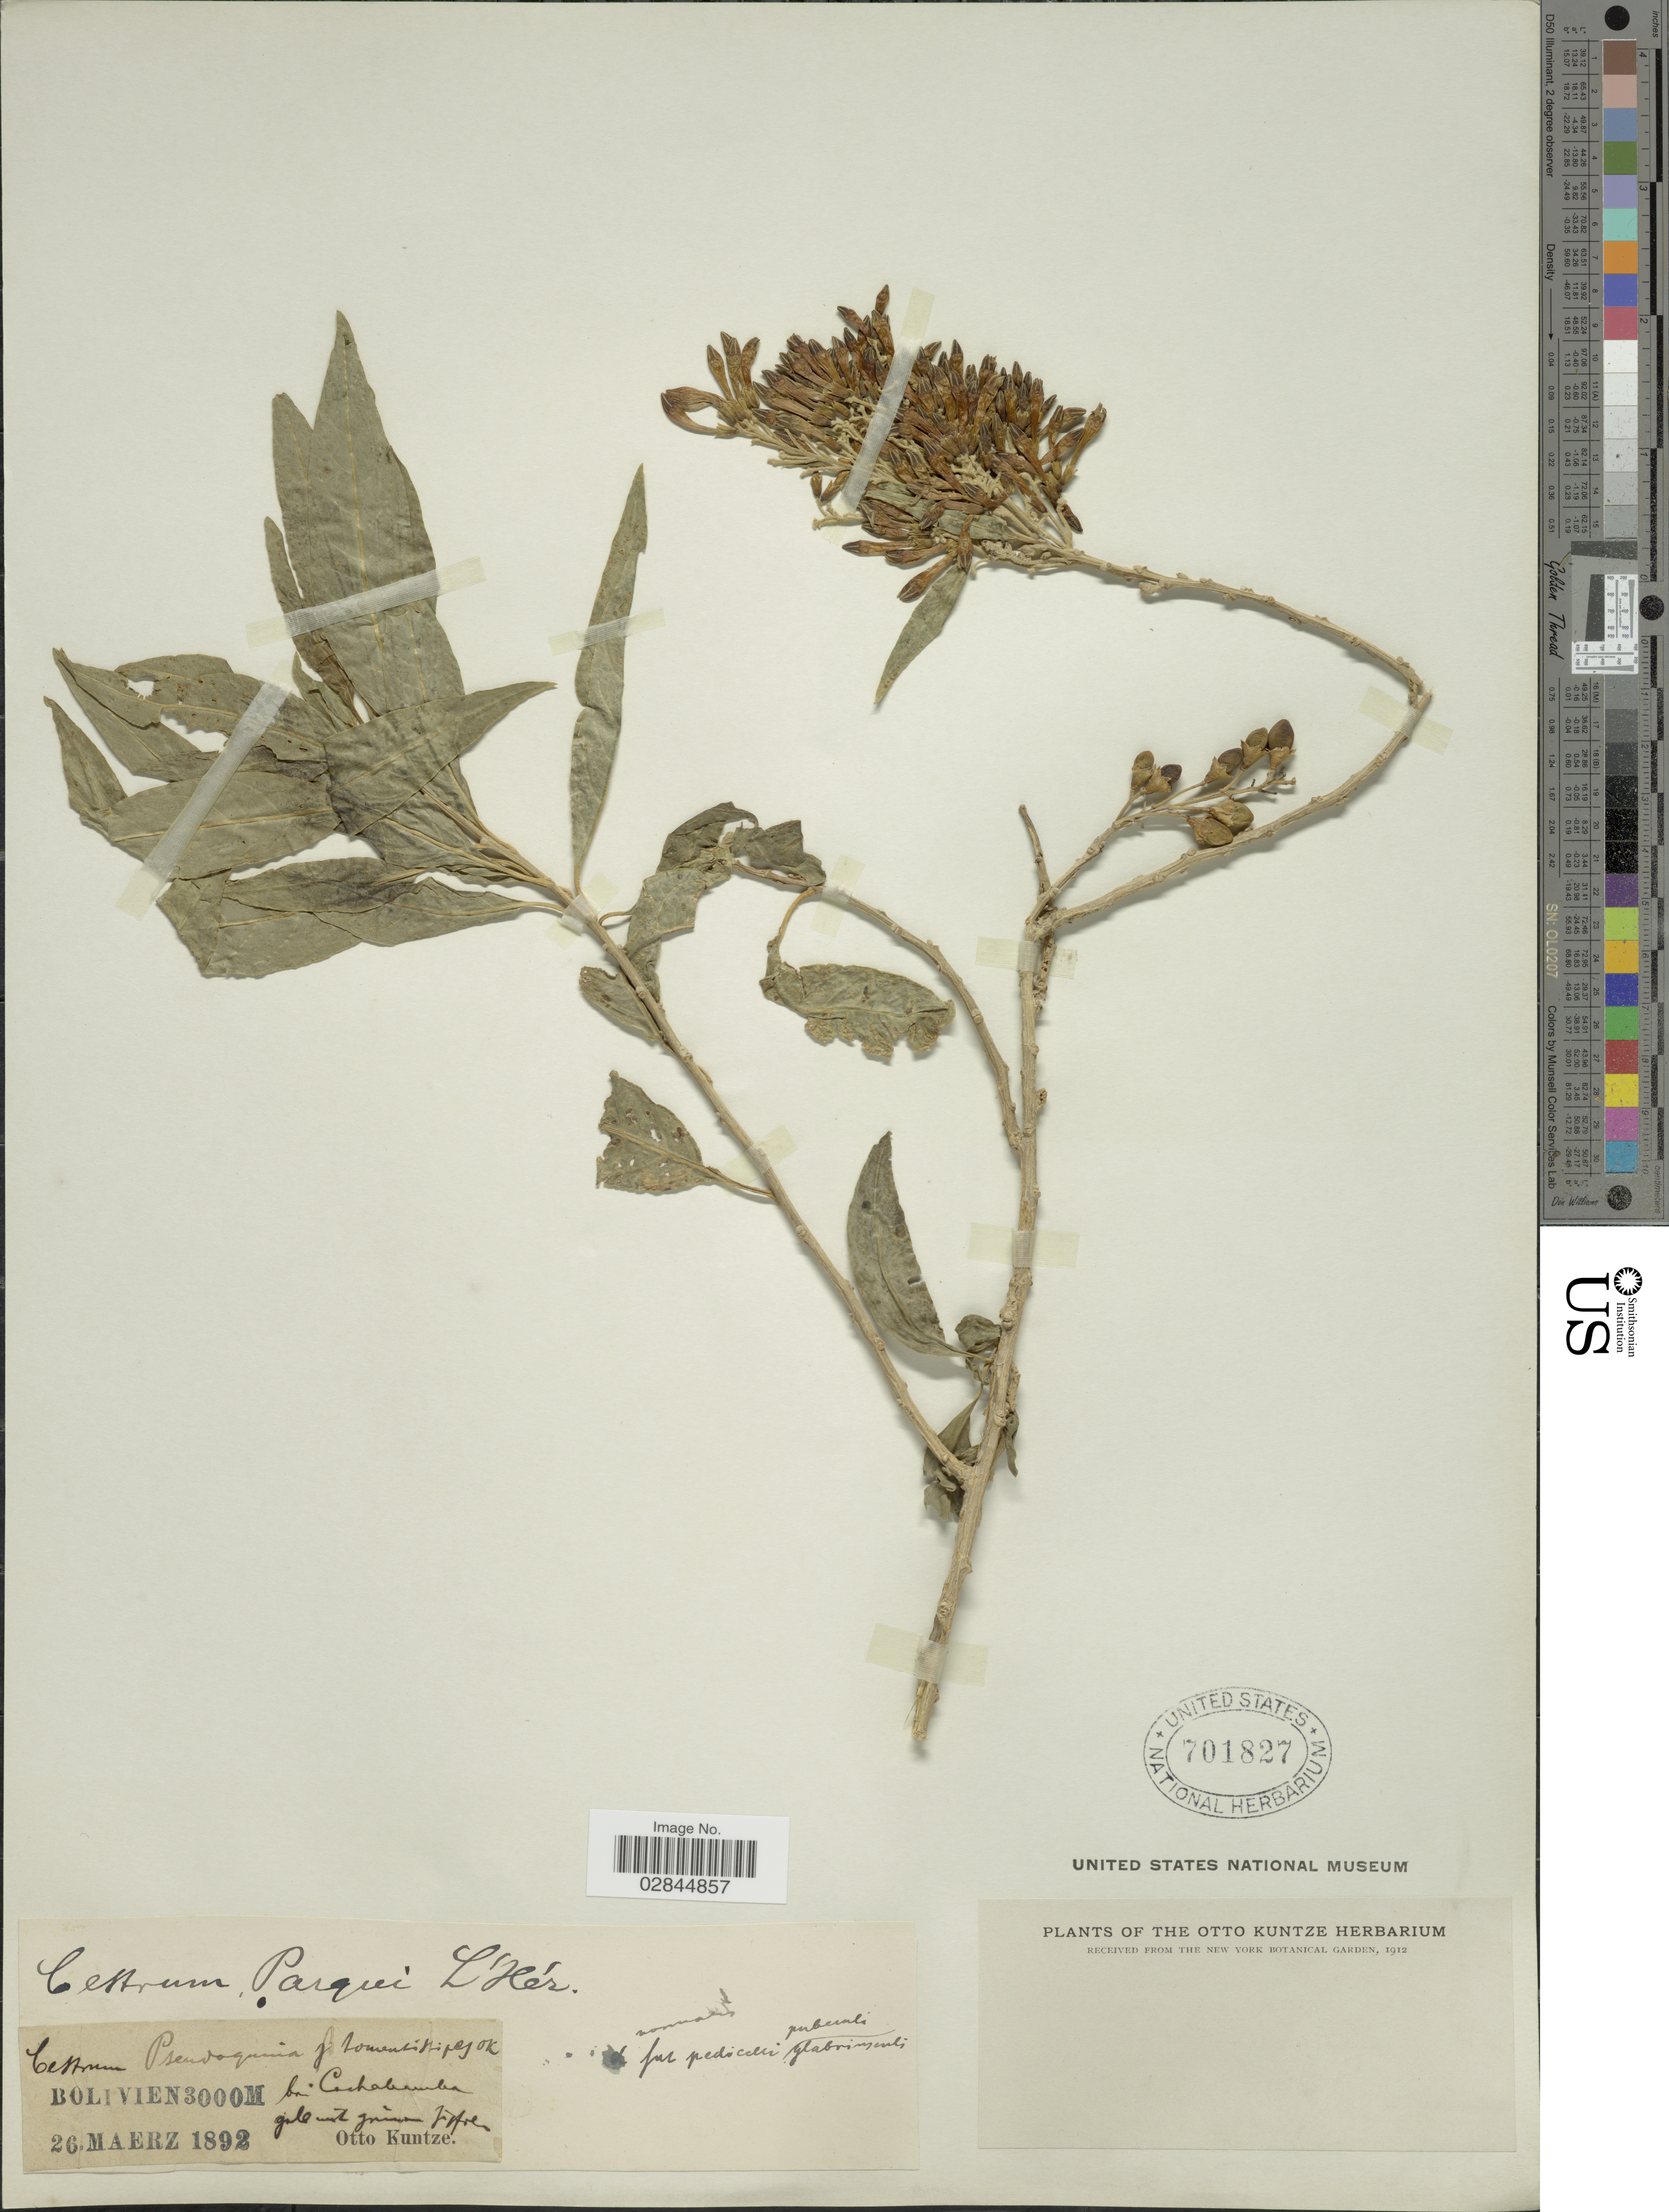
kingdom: Plantae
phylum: Tracheophyta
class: Magnoliopsida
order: Solanales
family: Solanaceae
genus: Cestrum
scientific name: Cestrum parqui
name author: L'Hér.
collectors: C.E.O. Kuntze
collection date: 1892-03-26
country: Bolivia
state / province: Cochabamba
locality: Bei Cochabamba.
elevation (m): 3000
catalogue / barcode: US 701827